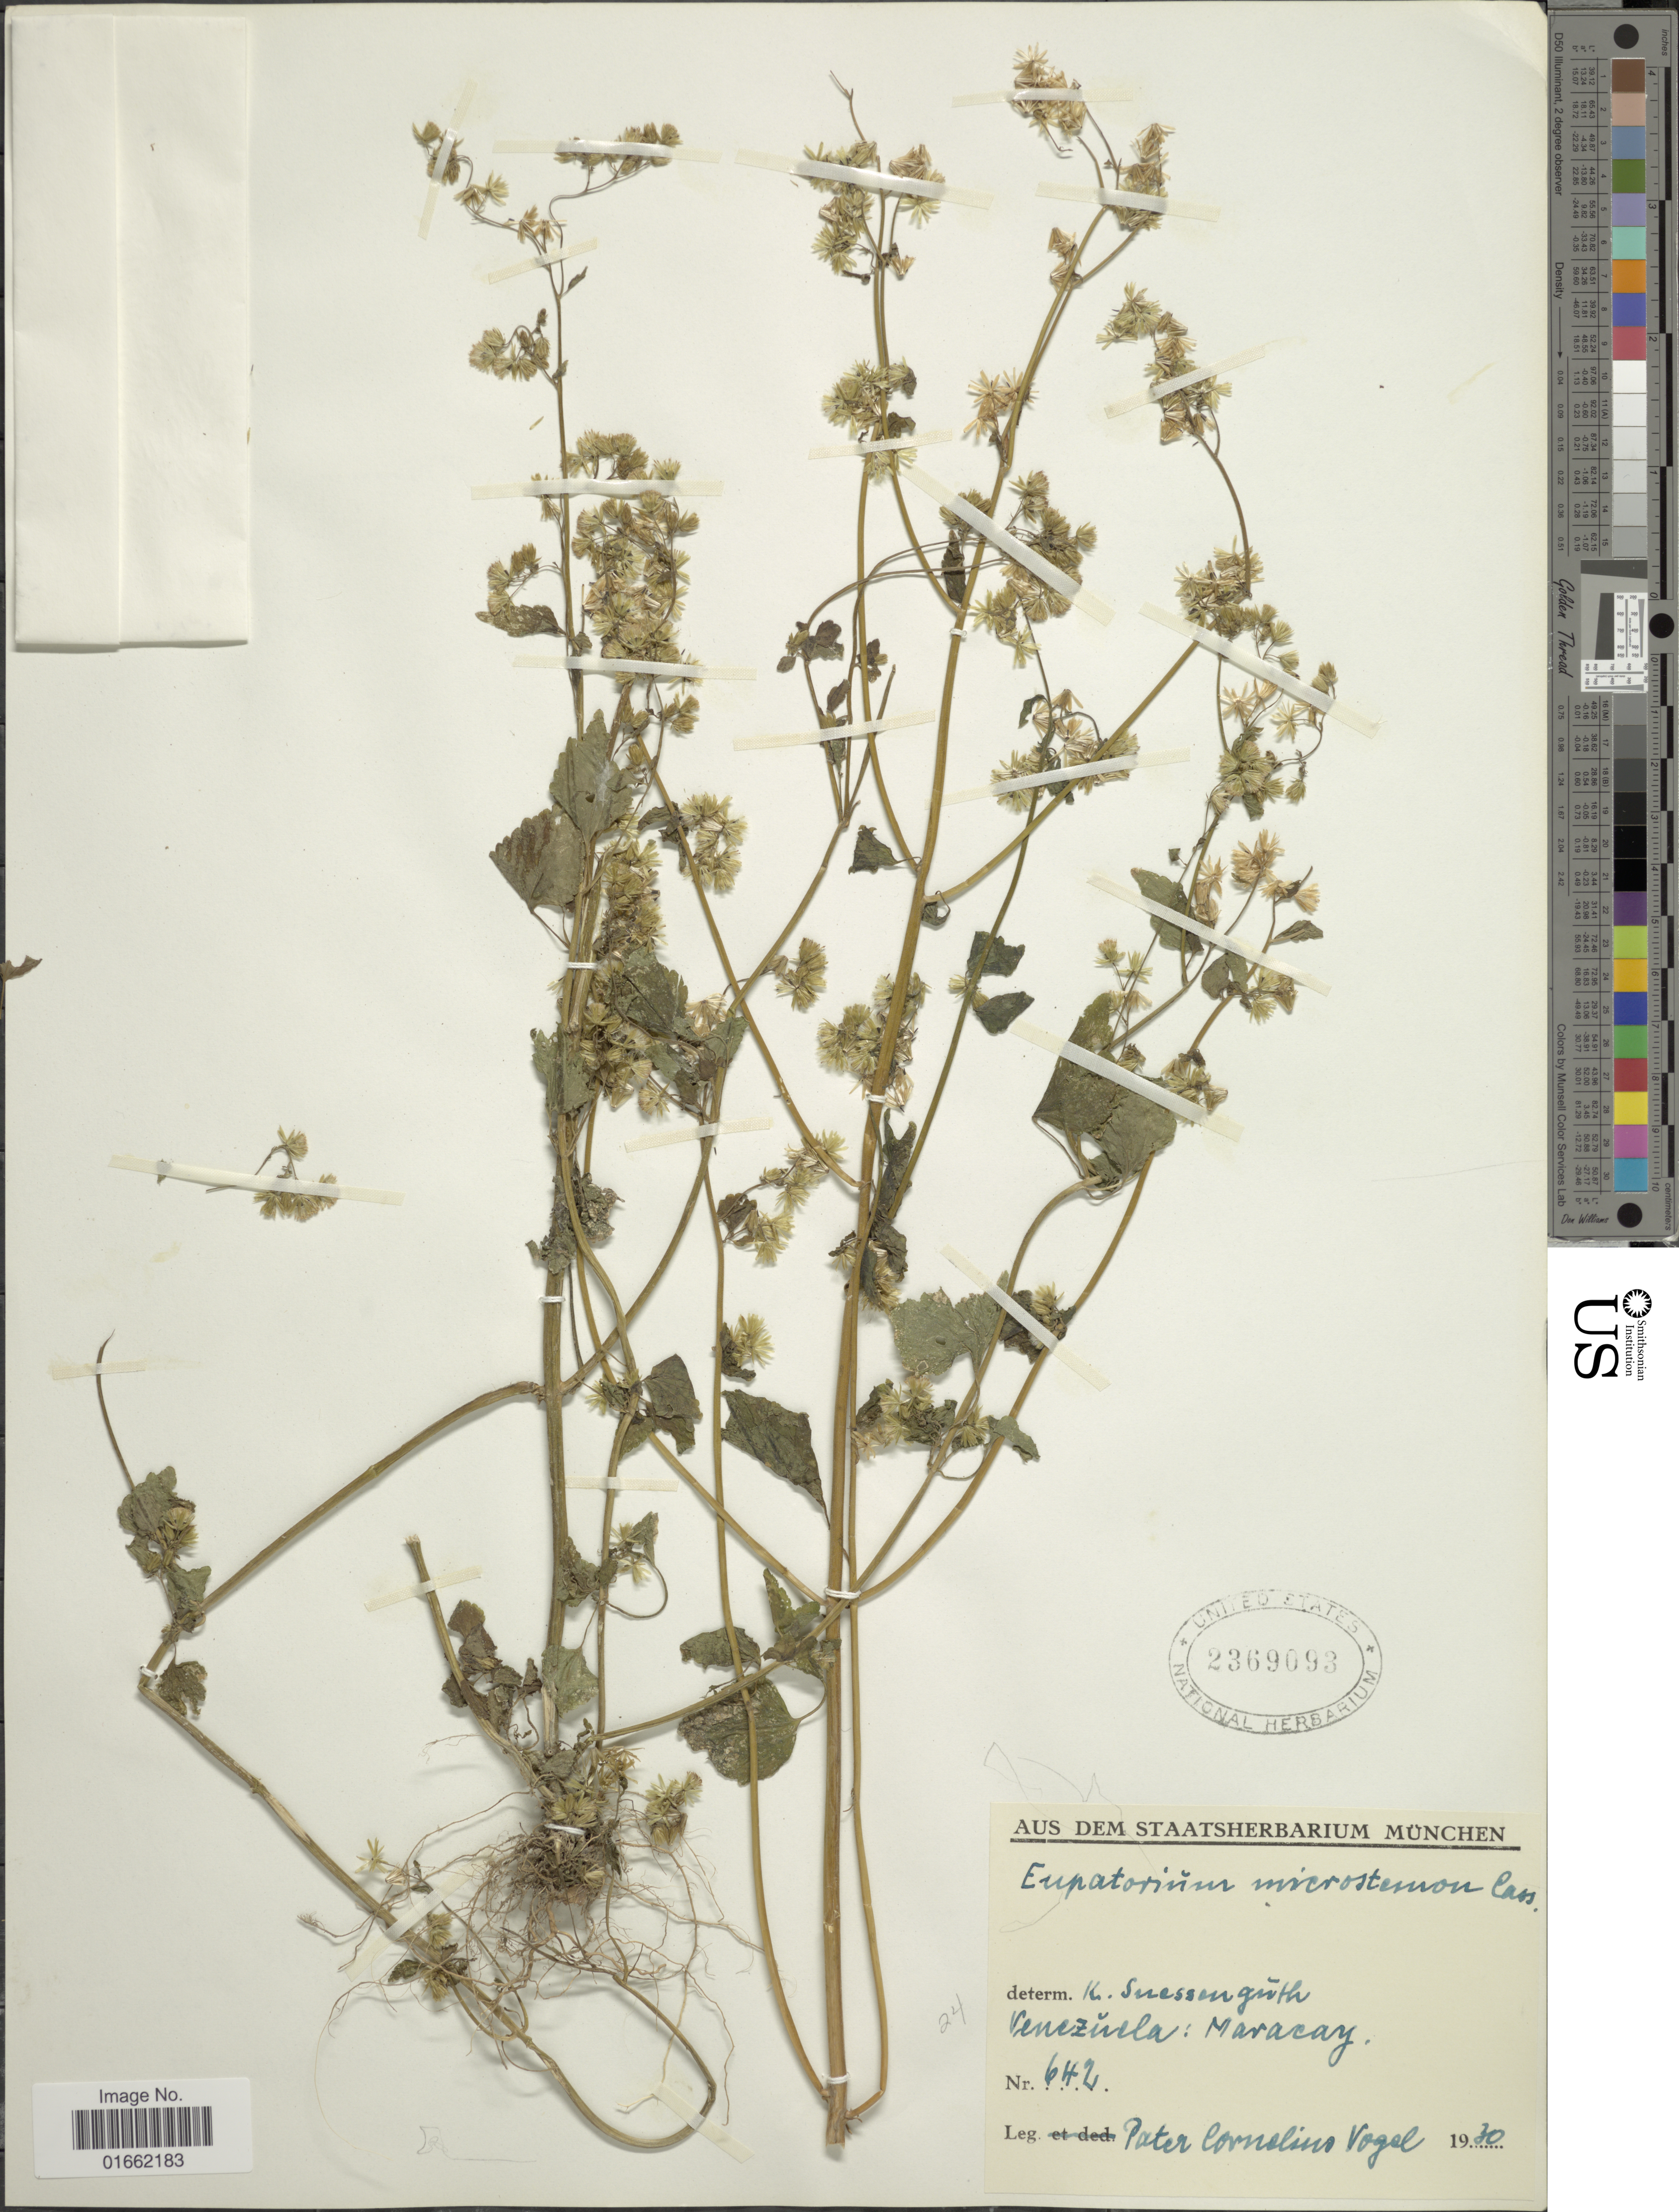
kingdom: Plantae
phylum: Tracheophyta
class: Magnoliopsida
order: Asterales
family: Asteraceae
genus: Fleischmannia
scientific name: Fleischmannia microstemon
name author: (Cass.) R.M. King & H. Rob.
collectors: P. C. Vogl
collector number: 642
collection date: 1930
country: Venezuela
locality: Maracay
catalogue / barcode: US 2369093